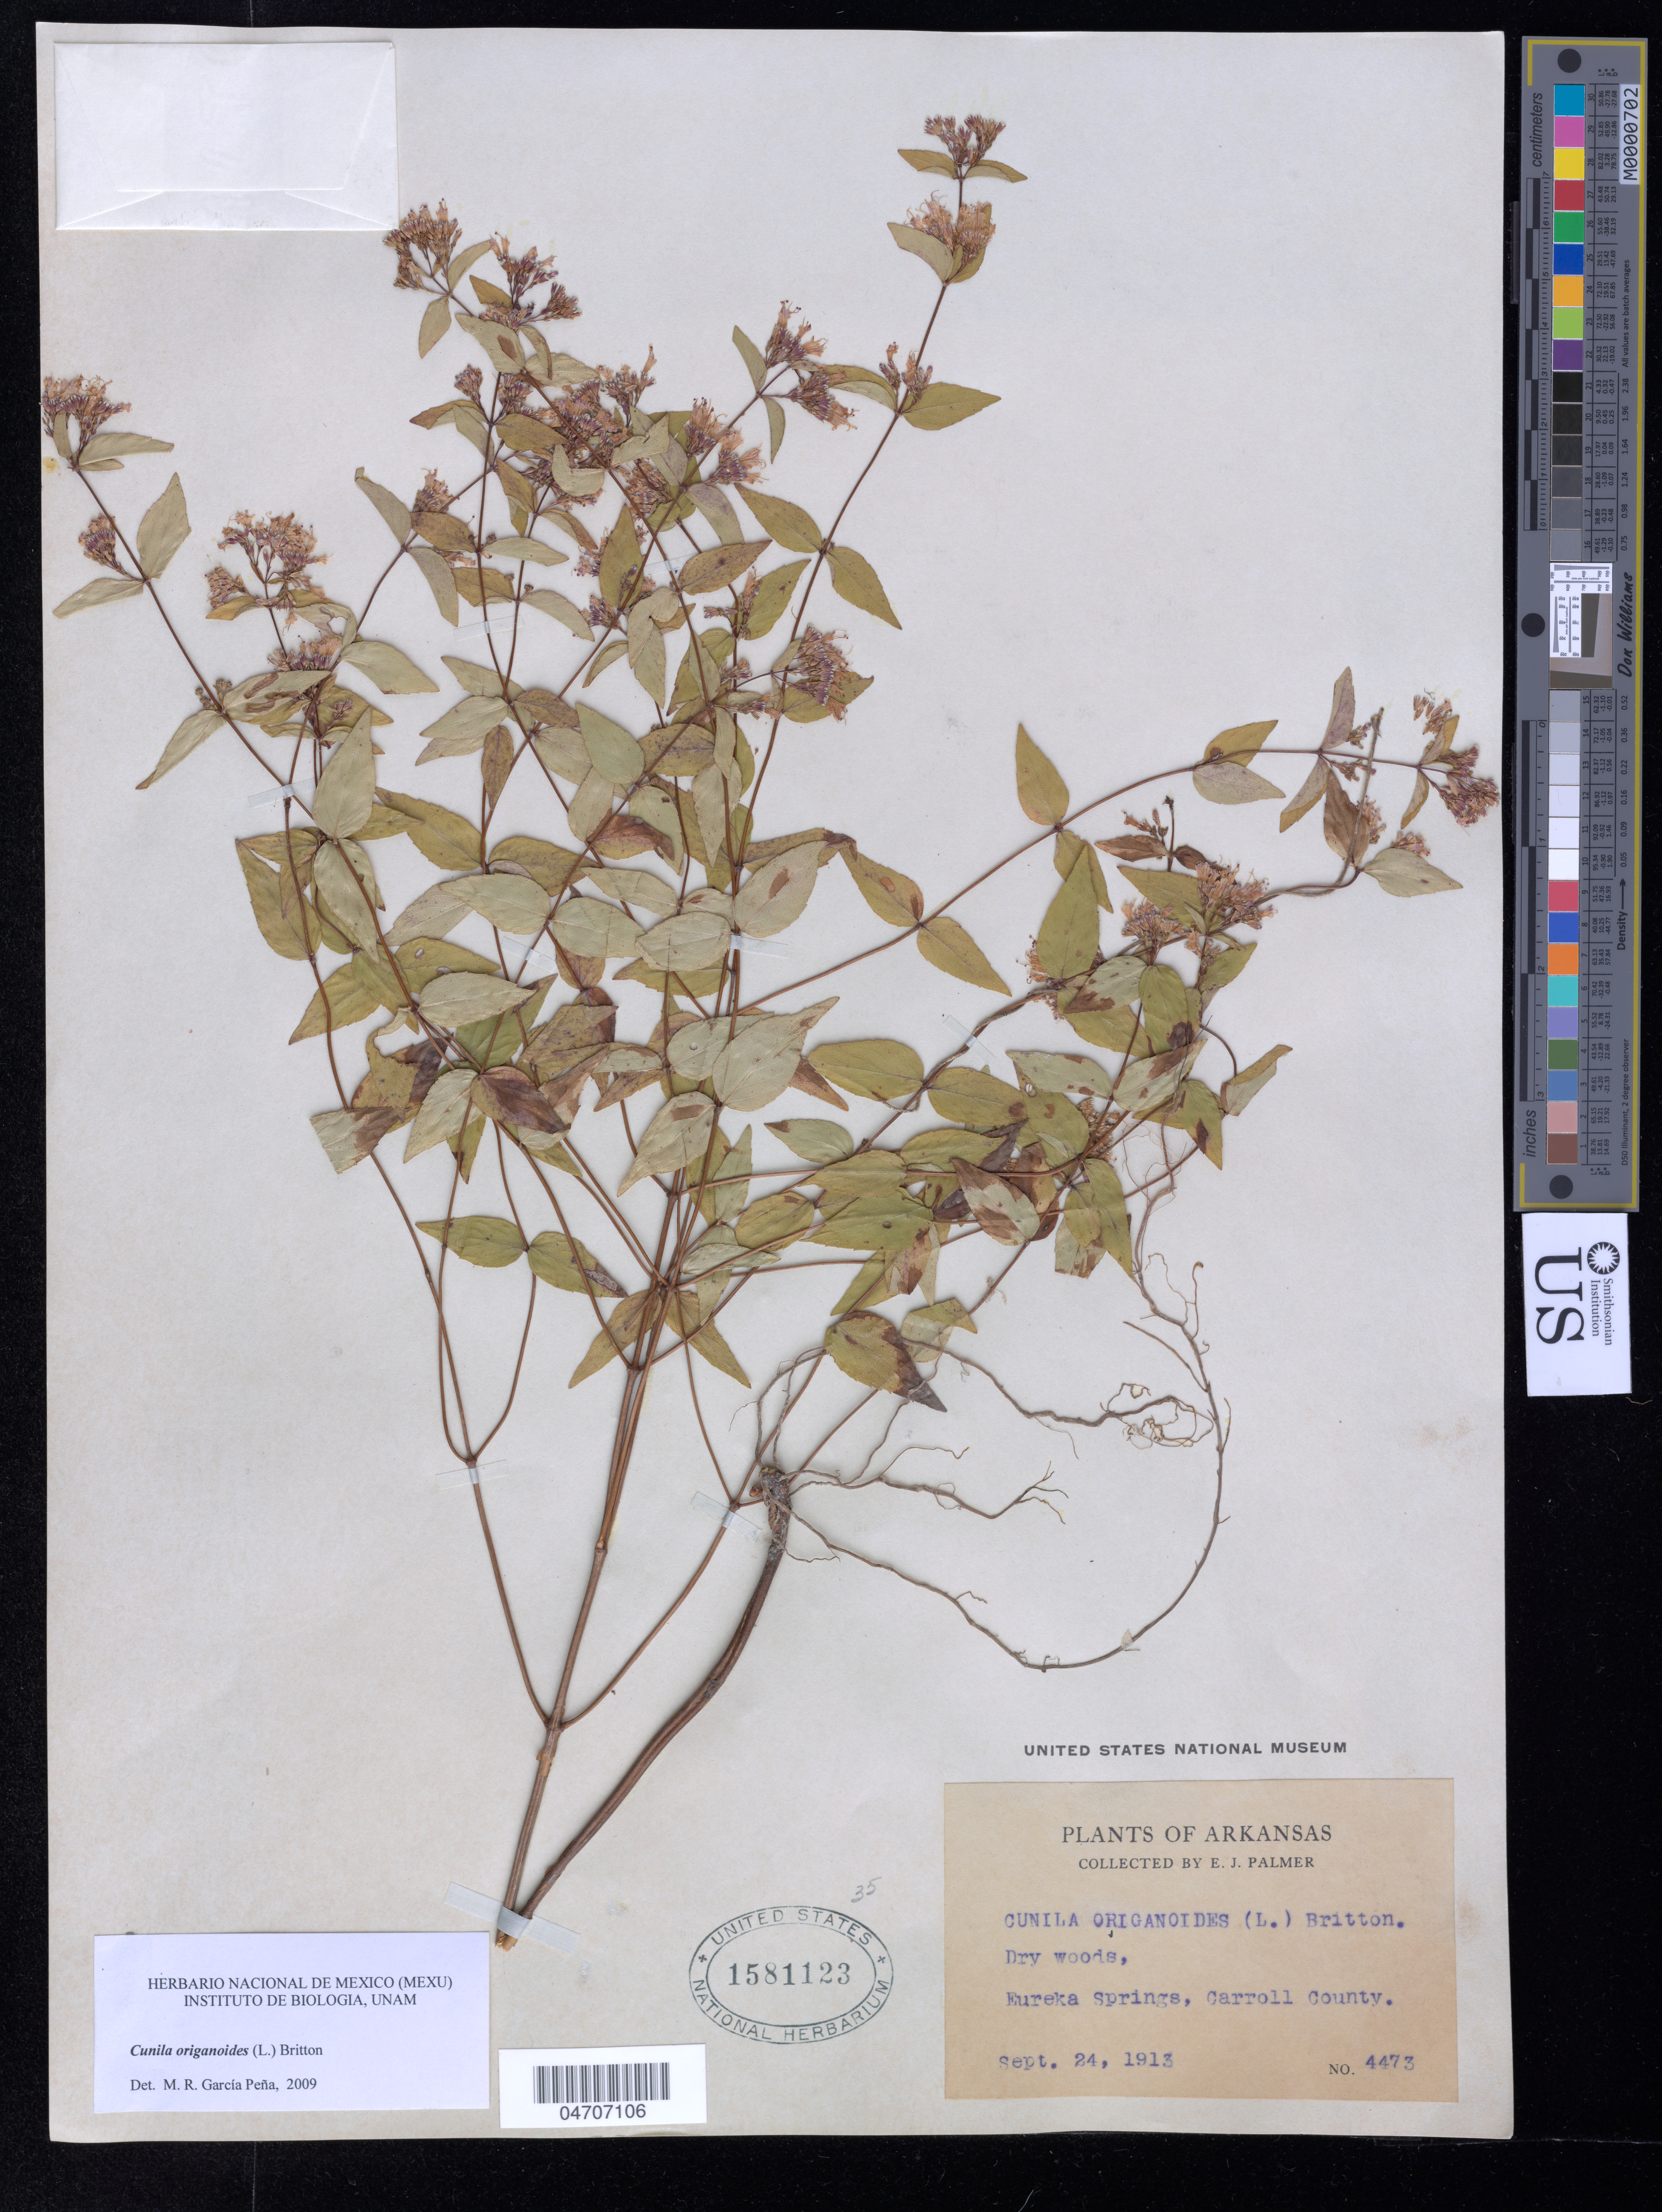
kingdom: Plantae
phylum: Tracheophyta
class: Magnoliopsida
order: Lamiales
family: Lamiaceae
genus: Cunila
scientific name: Cunila origanoides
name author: (L.) Britton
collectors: E. J. Palmer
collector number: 4473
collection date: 1913-09-24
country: United States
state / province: Arkansas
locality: Eureka Springs, Carroll County.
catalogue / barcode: US 1581123